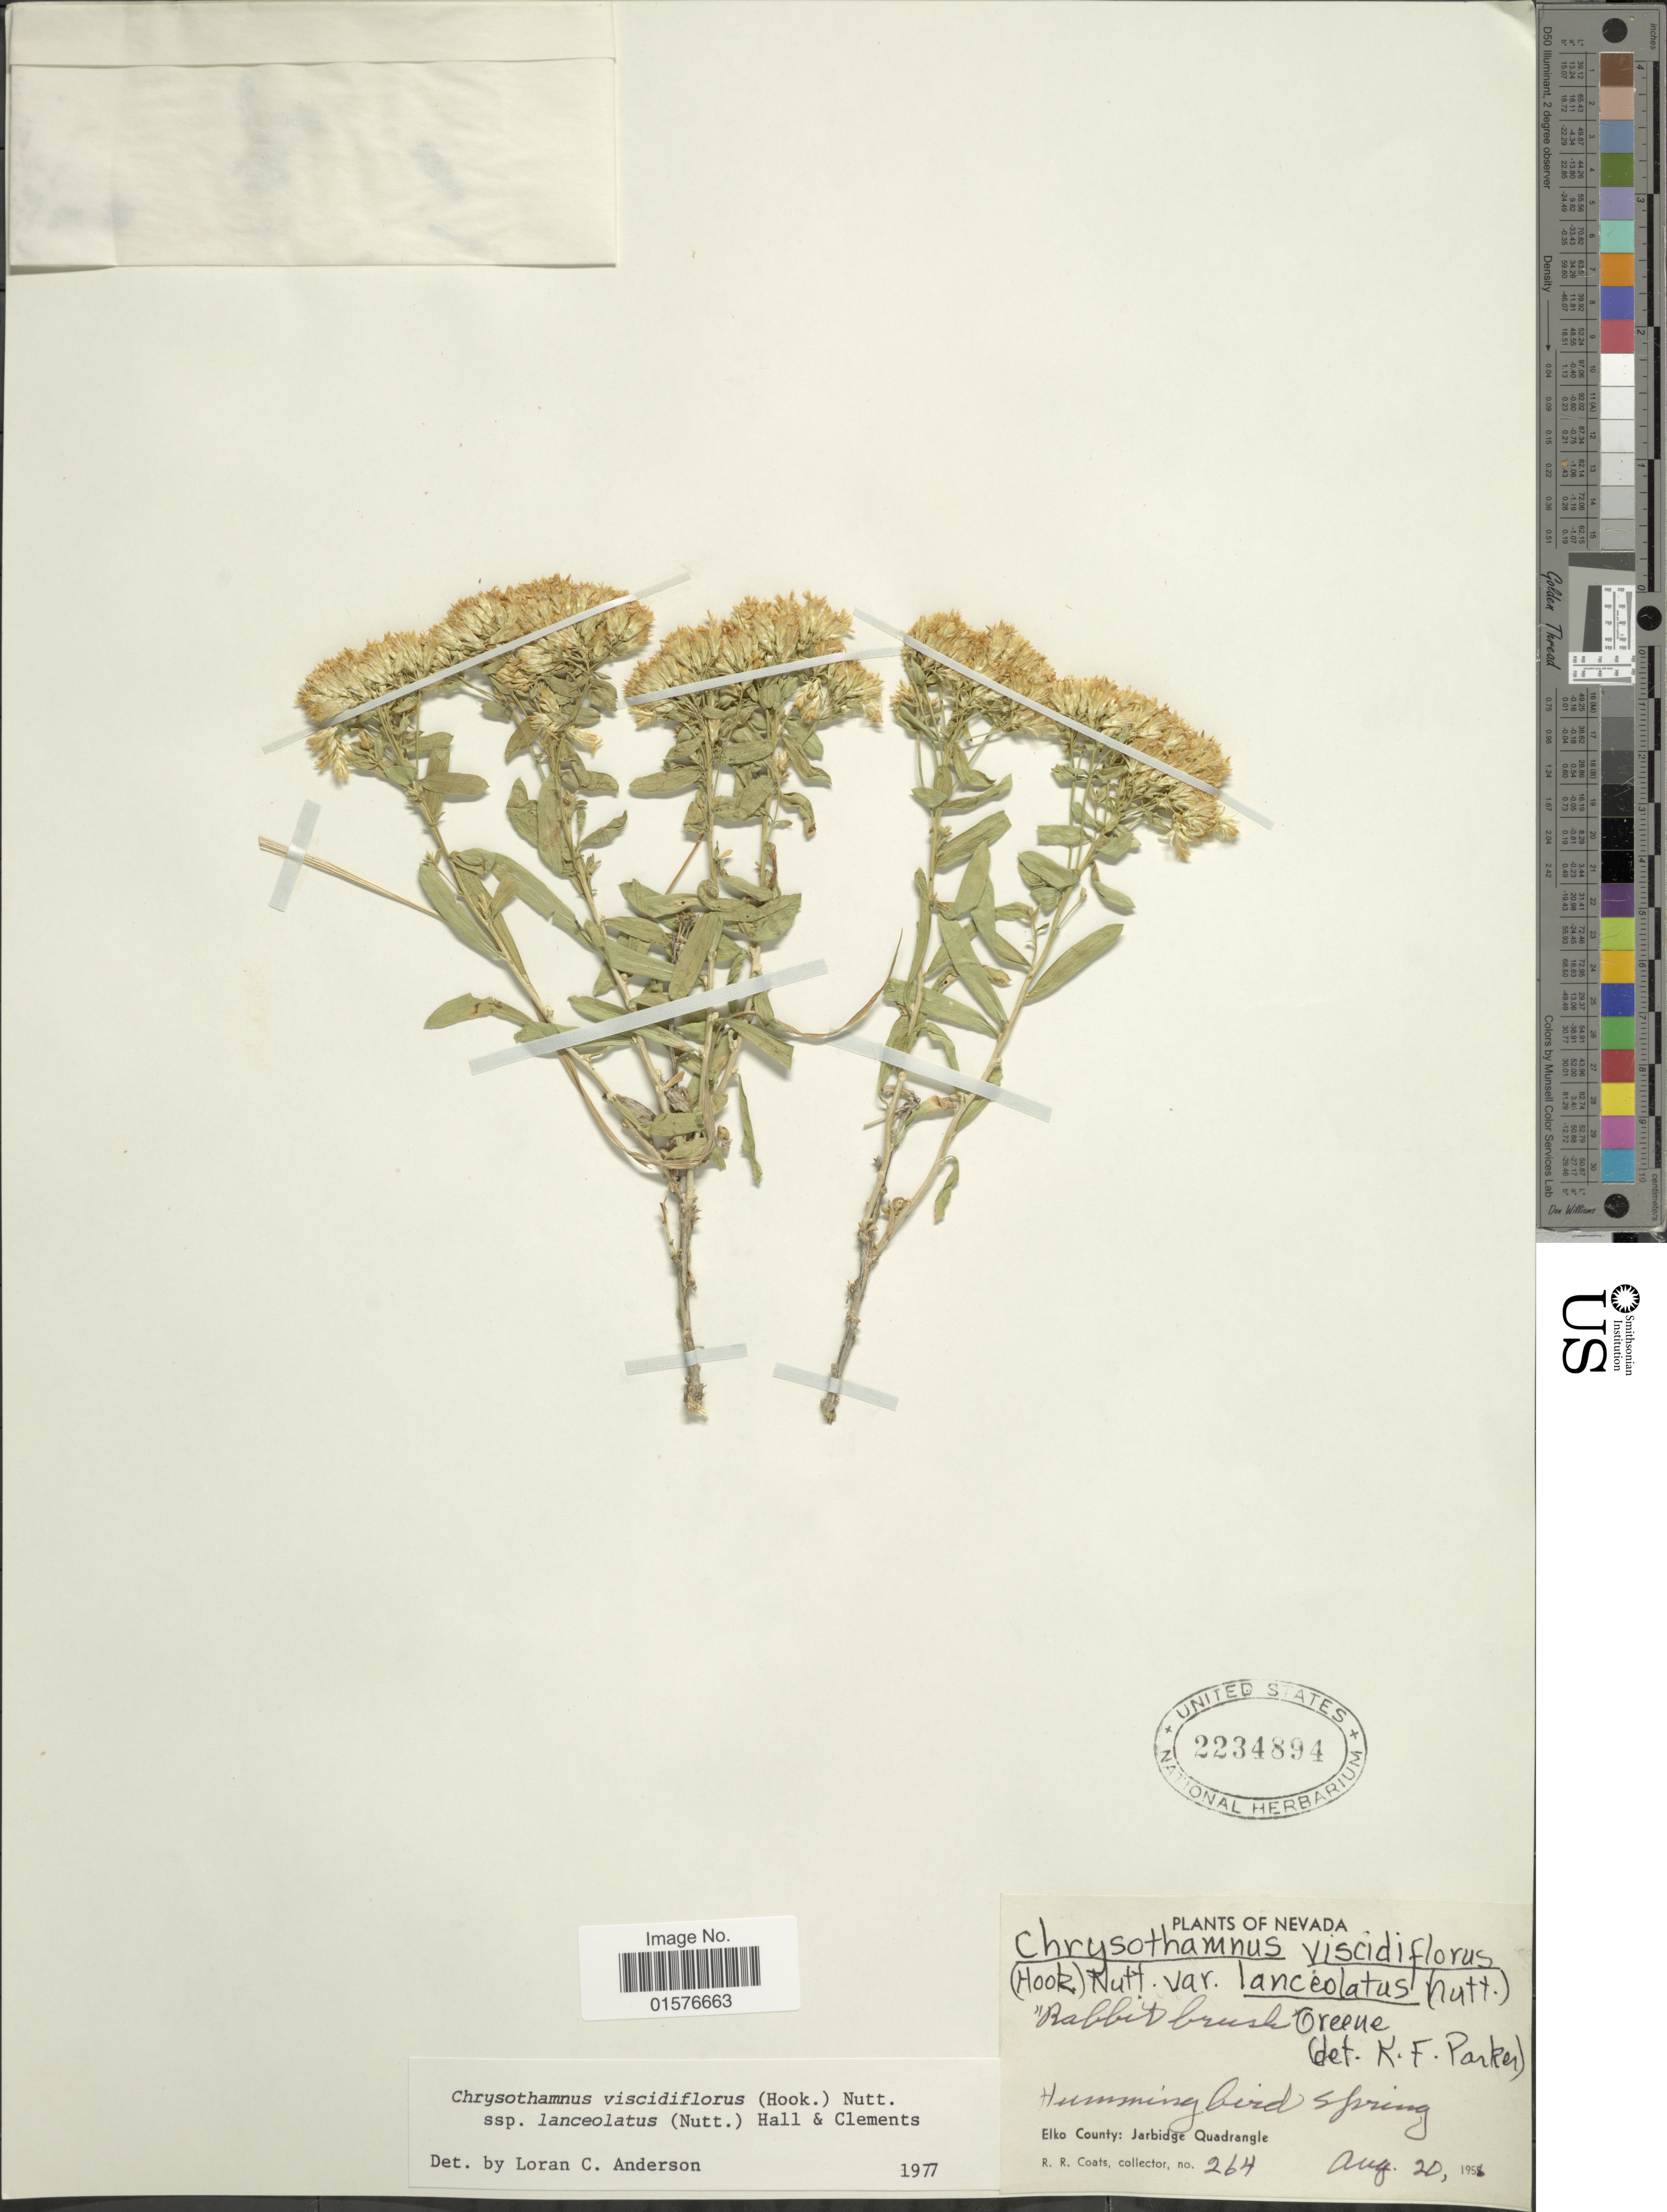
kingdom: Plantae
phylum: Tracheophyta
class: Magnoliopsida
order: Asterales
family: Asteraceae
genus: Chrysothamnus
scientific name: Chrysothamnus viscidiflorus subsp. lanceolatus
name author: (Nutt.) H.M. Hall & Clem.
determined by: Urbatsch, Lowell E., Curator (LSU), Louisiana State University (UNITED STATES)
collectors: R. Coats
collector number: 264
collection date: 1956-08-20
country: United States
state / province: Nevada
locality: Hummingbird Spring, Elko County: Jarbridge Quadrangle.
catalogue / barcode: US 2234894